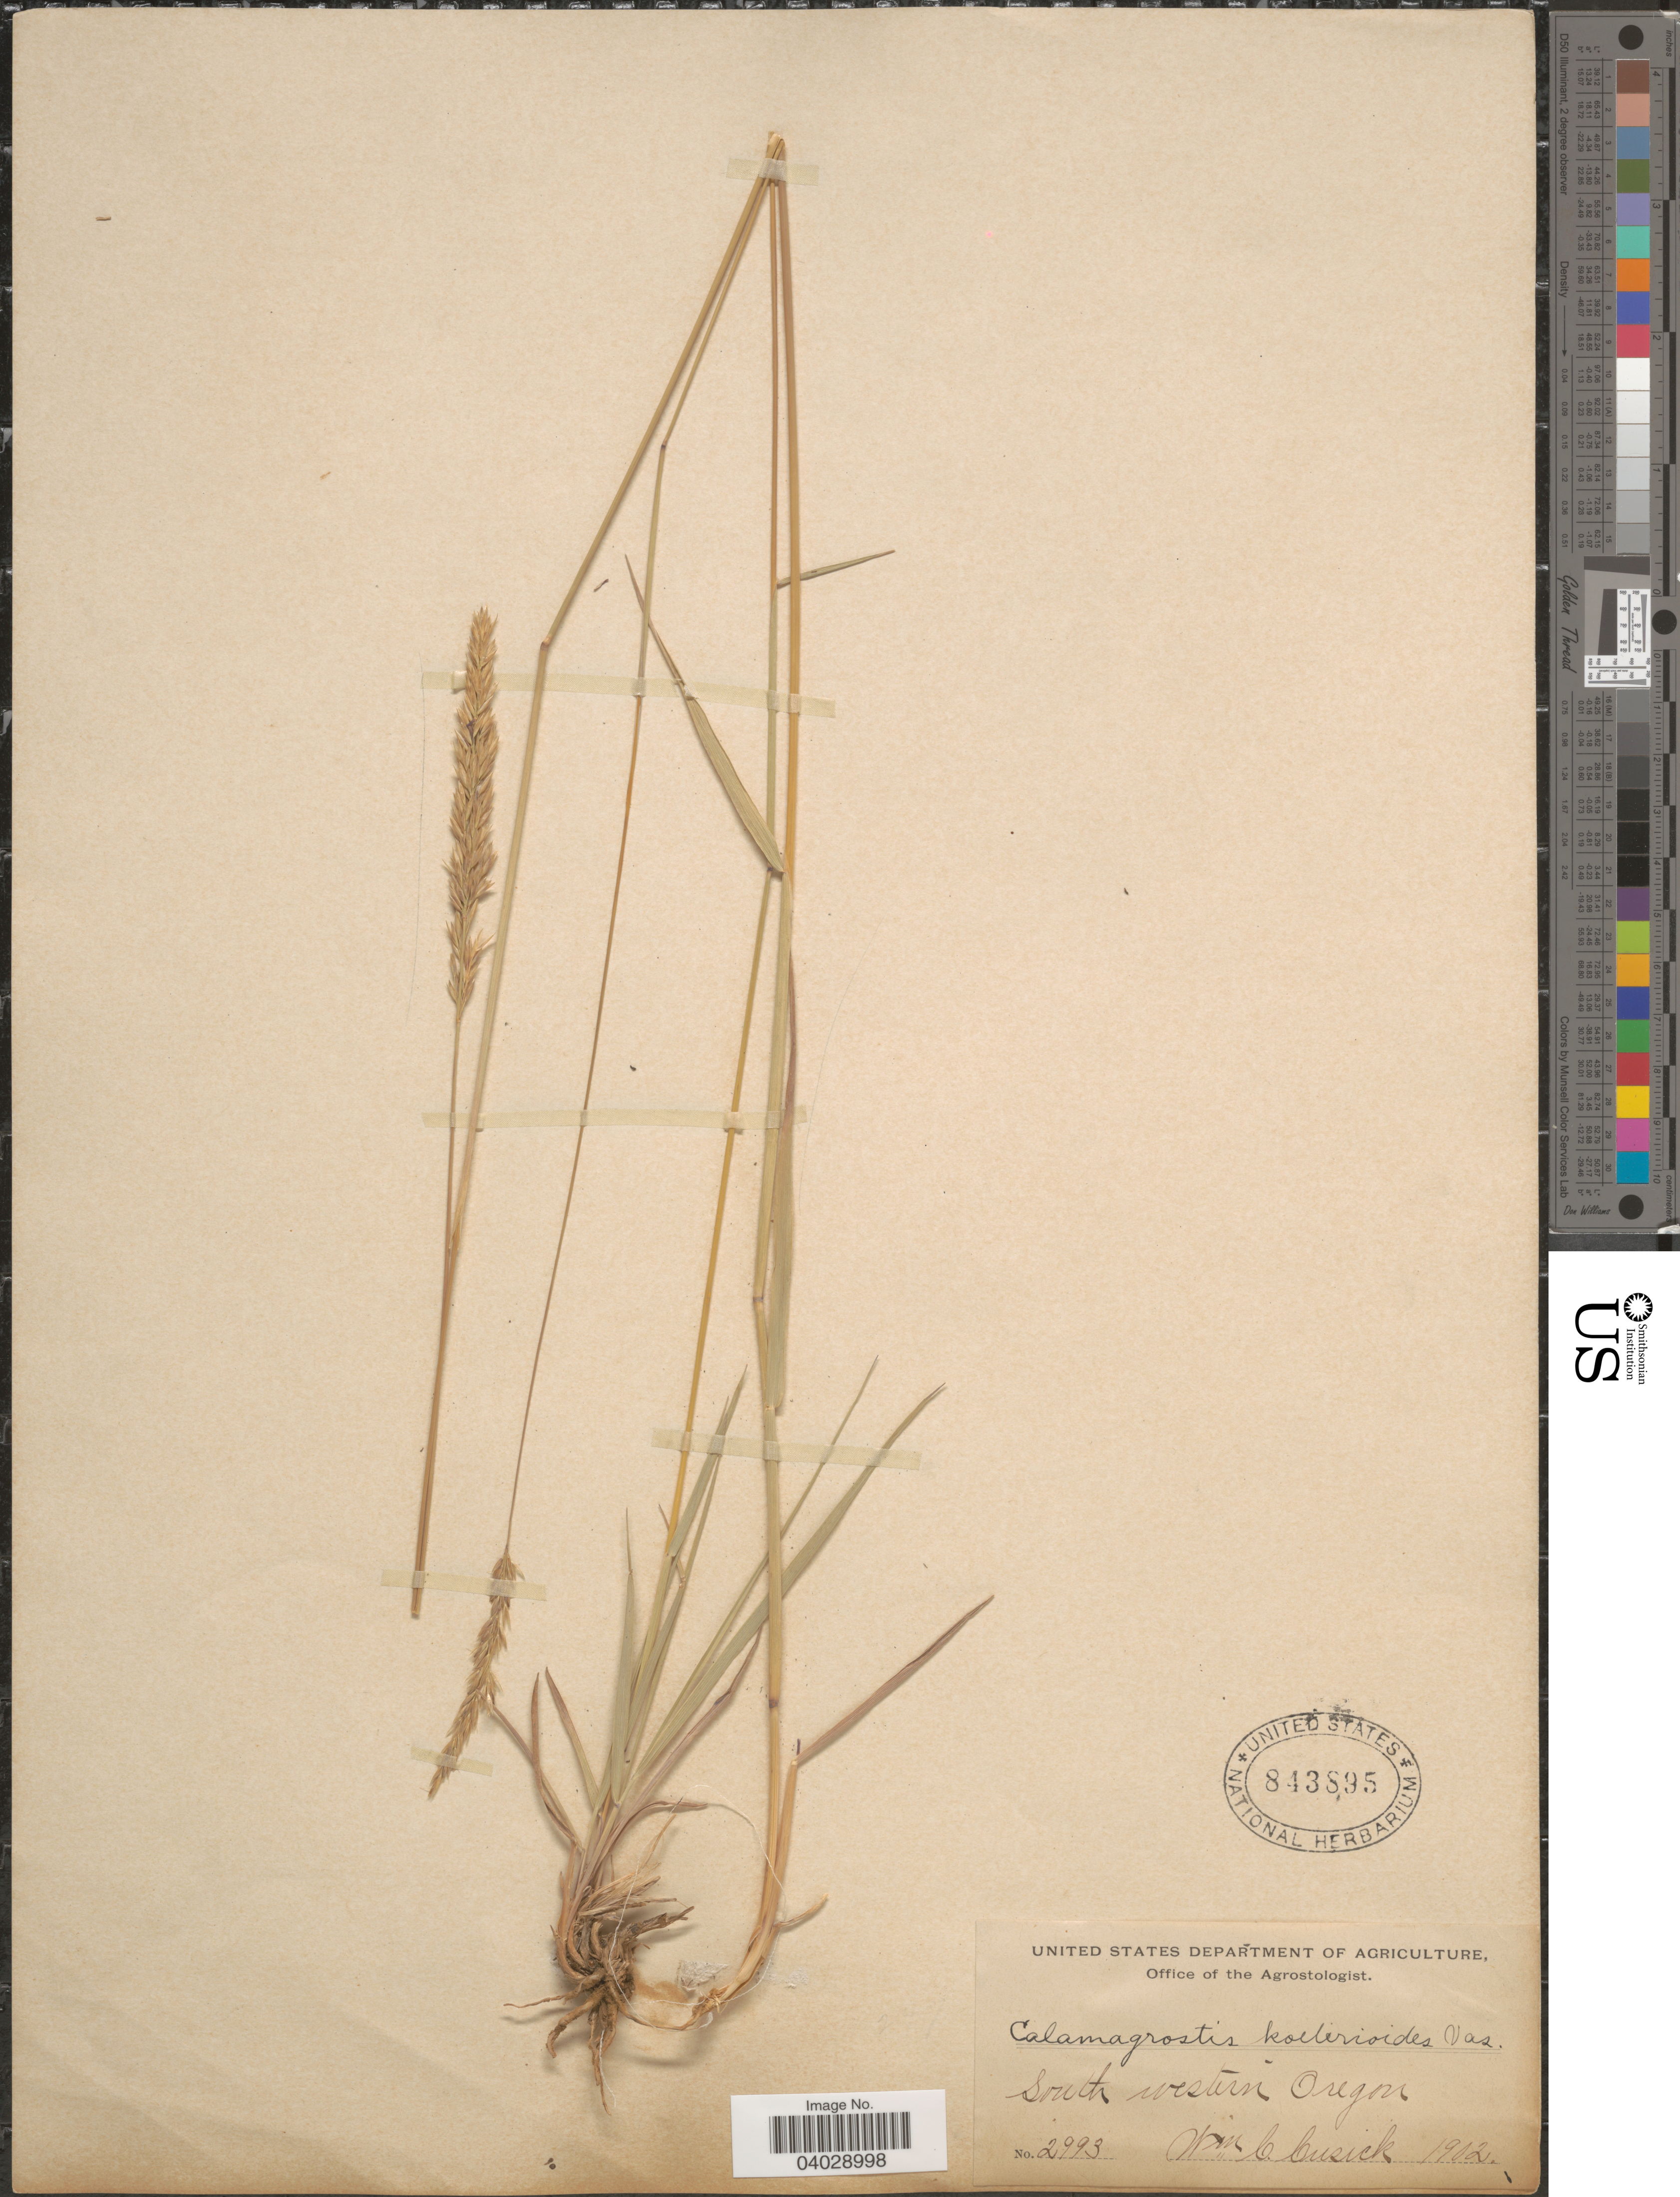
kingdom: Plantae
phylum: Tracheophyta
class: Liliopsida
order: Poales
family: Poaceae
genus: Calamagrostis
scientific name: Calamagrostis koelerioides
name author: Vasey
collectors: W. C. Cusick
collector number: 2993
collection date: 1902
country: United States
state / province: Oregon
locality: South western Oregon.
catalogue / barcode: US 843895